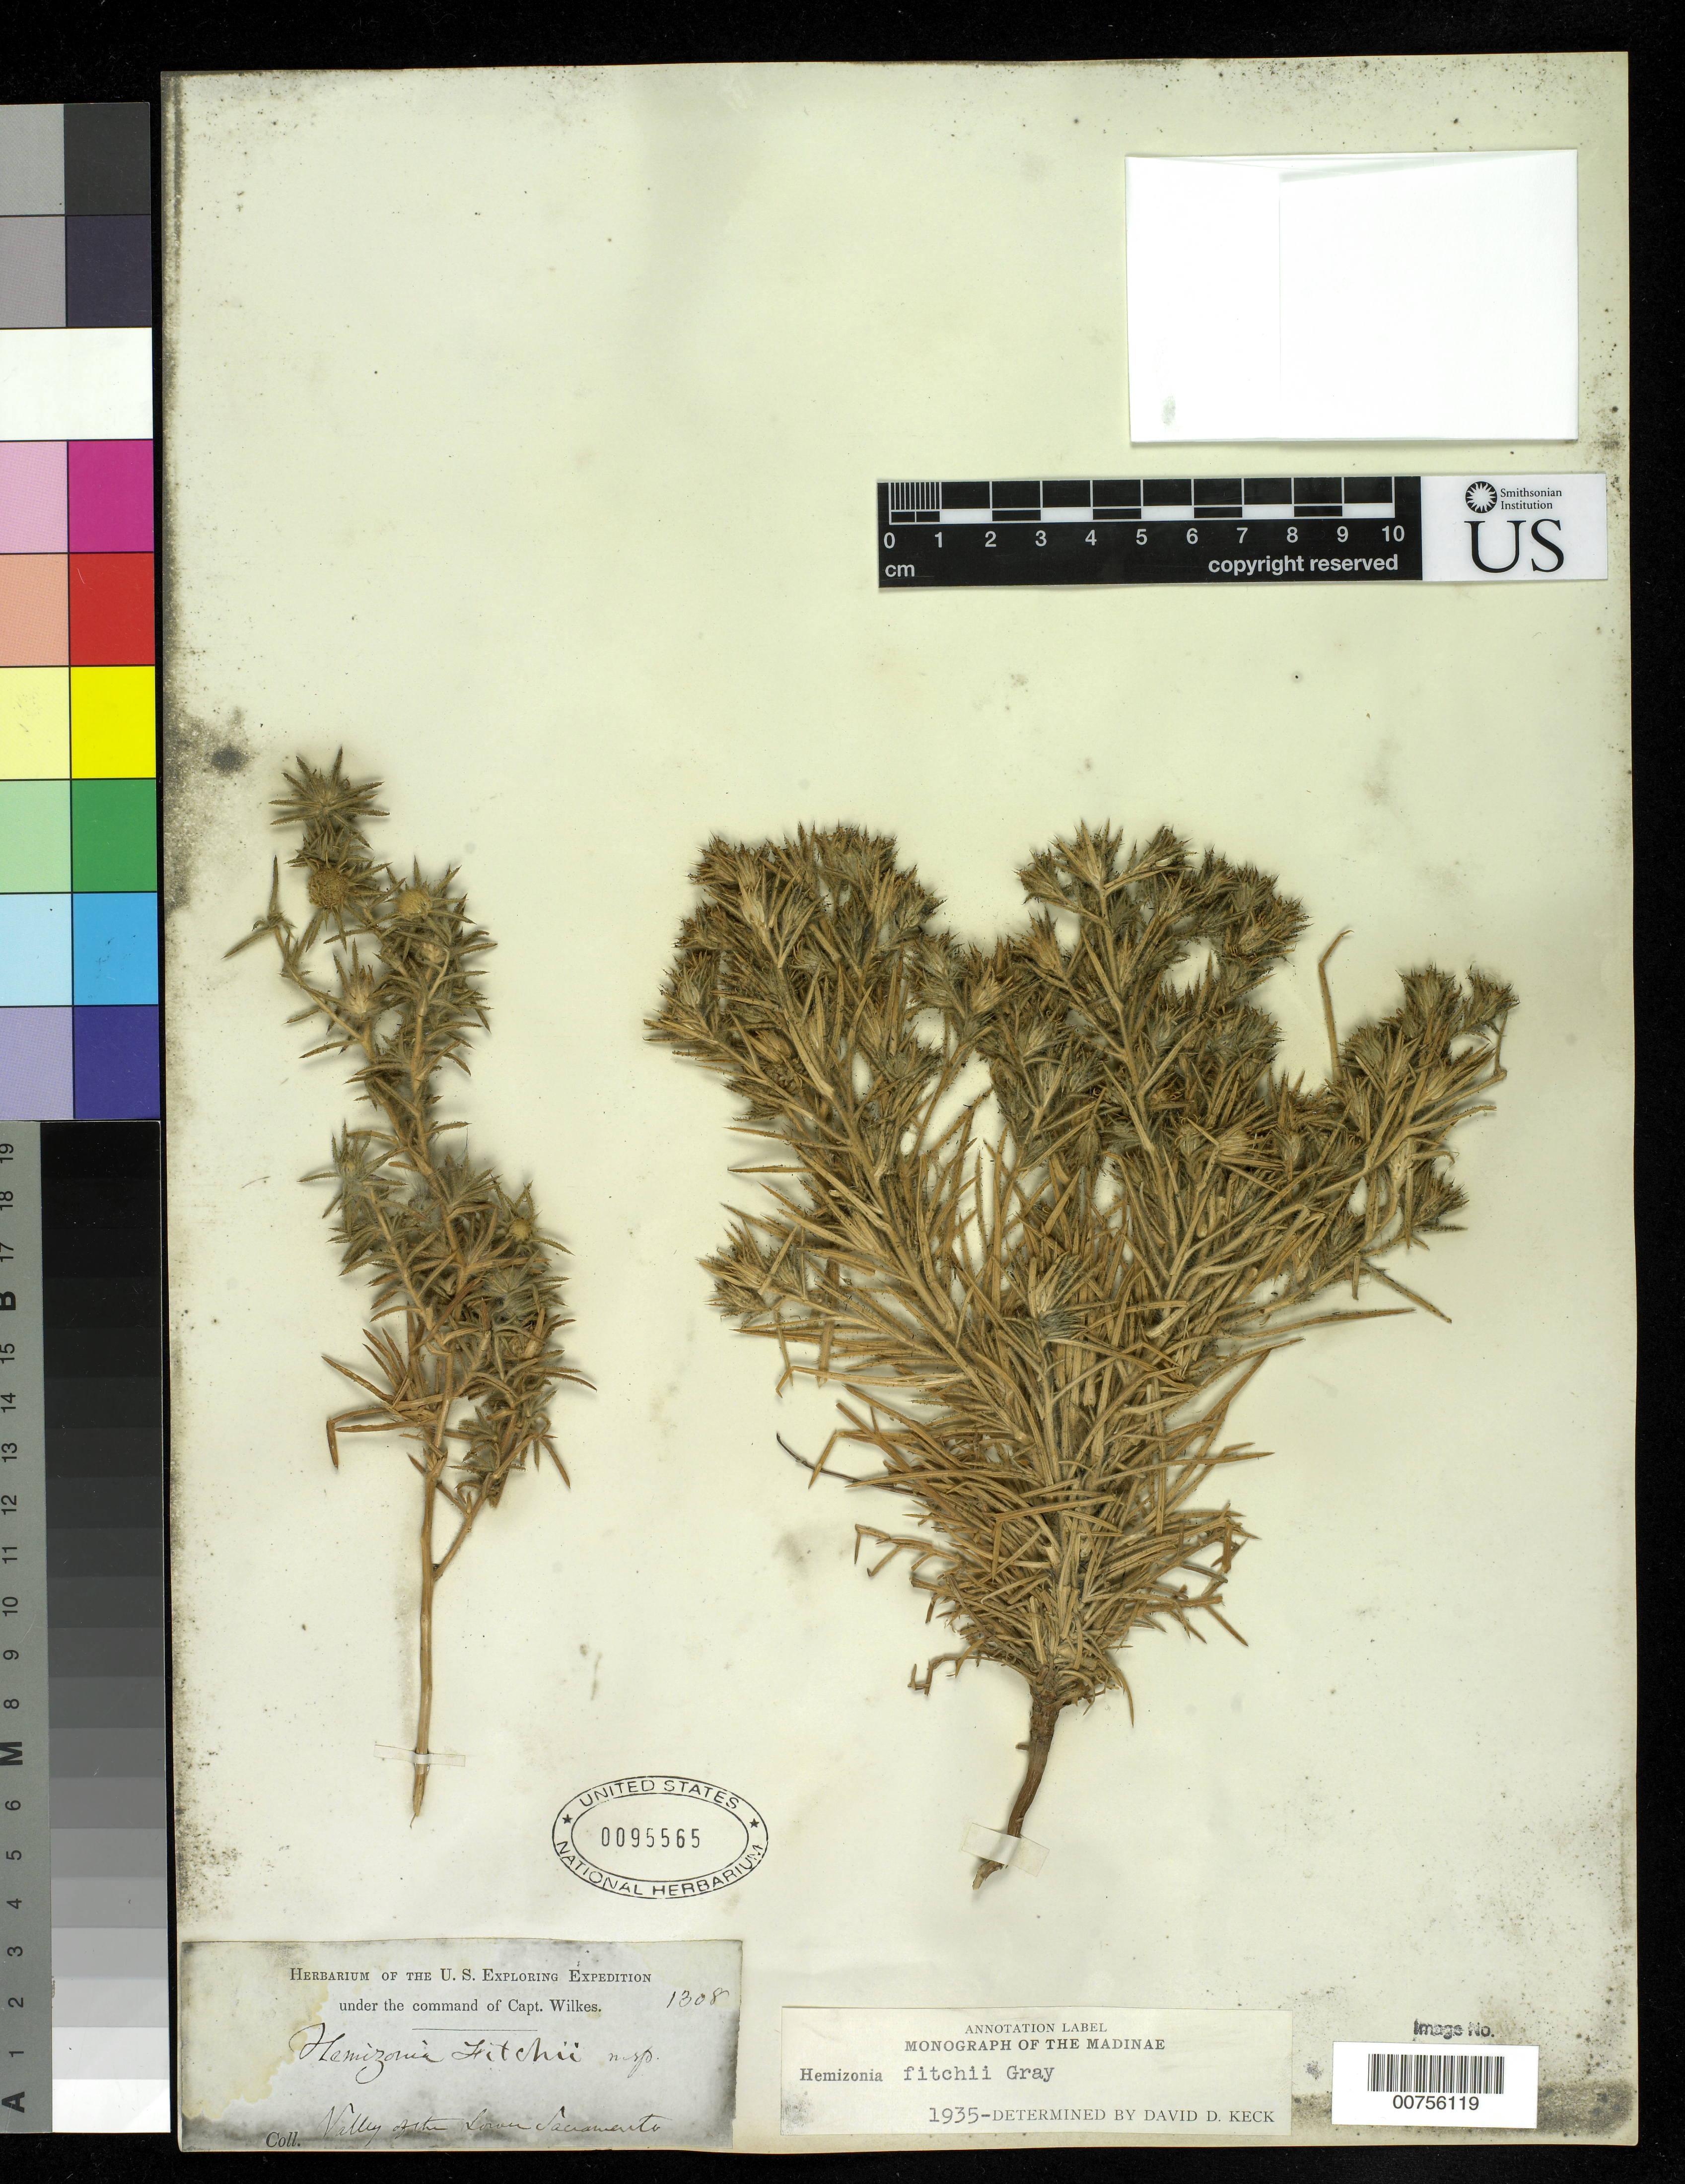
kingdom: Plantae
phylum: Tracheophyta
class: Magnoliopsida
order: Asterales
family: Asteraceae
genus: Hemizonia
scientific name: Hemizonia fitchii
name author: A. Gray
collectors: Wilkes Explor. Exped.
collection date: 1838/1842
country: United States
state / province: California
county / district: Sacramento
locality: Valley of lower Sacramento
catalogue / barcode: US 95565